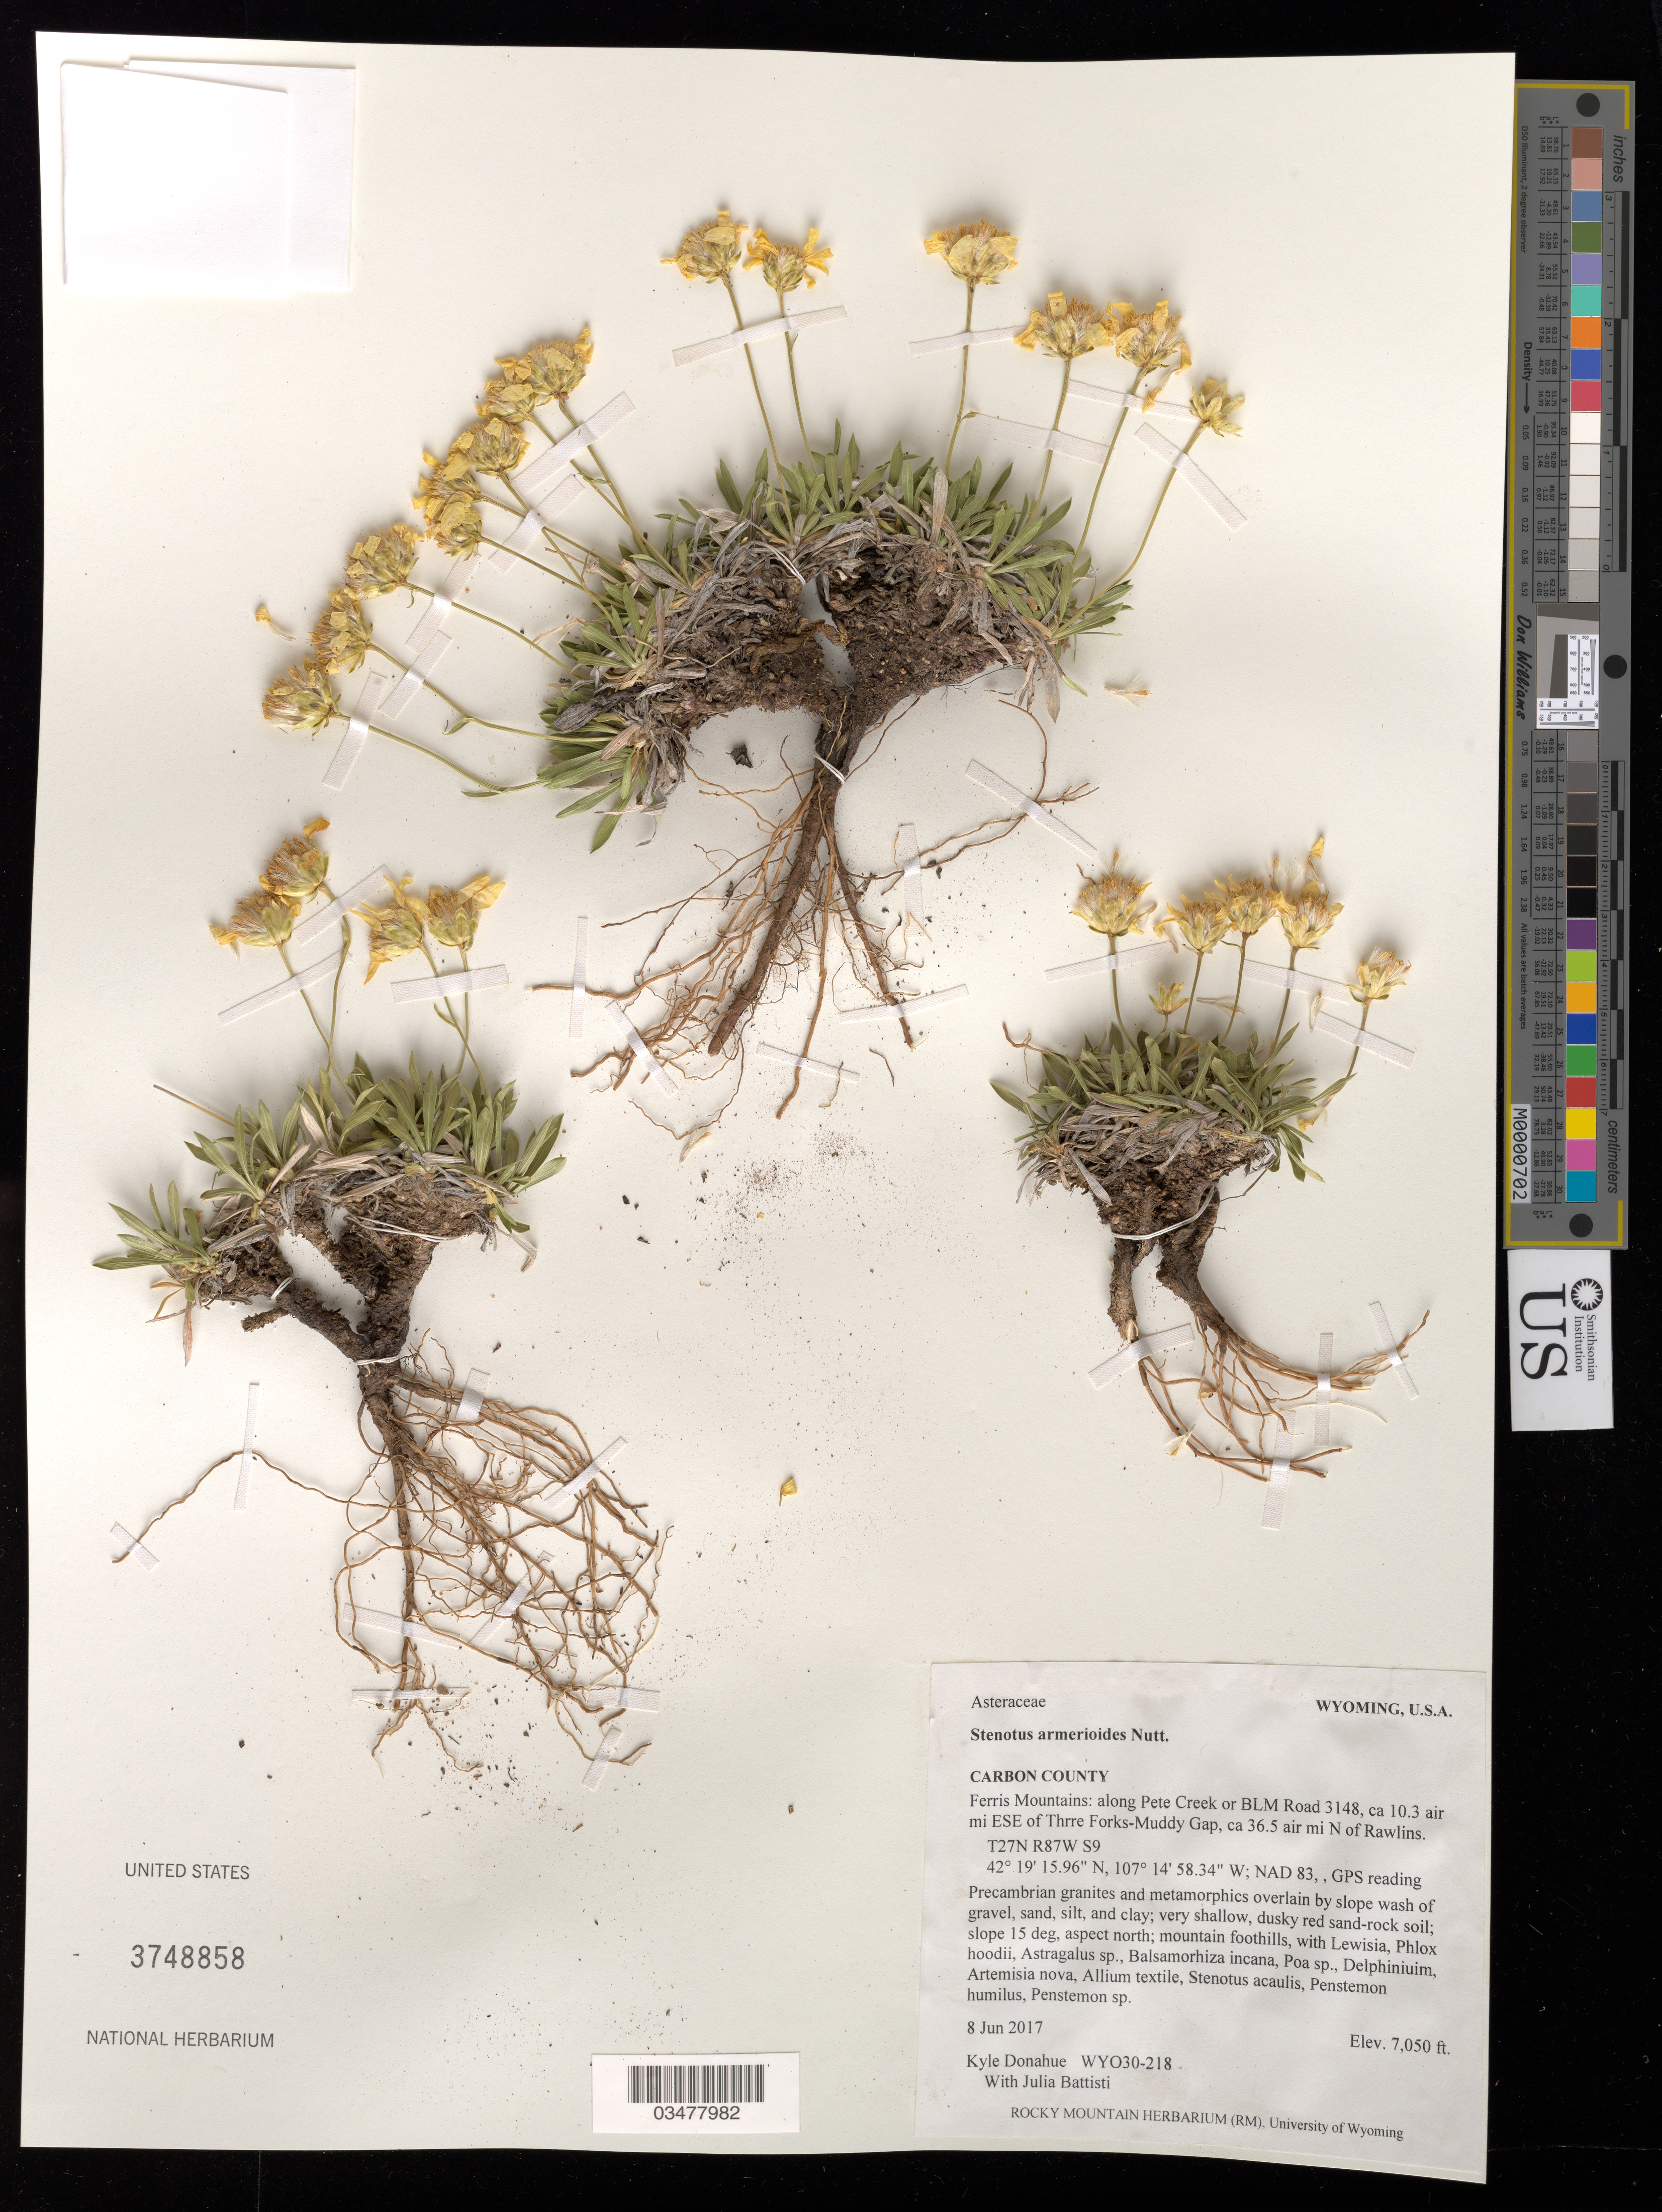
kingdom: Plantae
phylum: Tracheophyta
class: Magnoliopsida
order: Asterales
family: Asteraceae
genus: Stenotus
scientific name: Stenotus armerioides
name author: Nutt.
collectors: K. Donahue & J. Battisti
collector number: WY030-218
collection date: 2017-06-08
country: United States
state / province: Wyoming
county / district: Carbon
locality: Ferris Mountains, Pete Creek Rd. T27 R87 S09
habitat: Very shallow, 10-14 inches. Wash of gravel, sand, silt and clay. With Poa sp., Phlox hoodii, Astragalus sp., Allium textile, etc.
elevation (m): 2149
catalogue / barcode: US 3748858